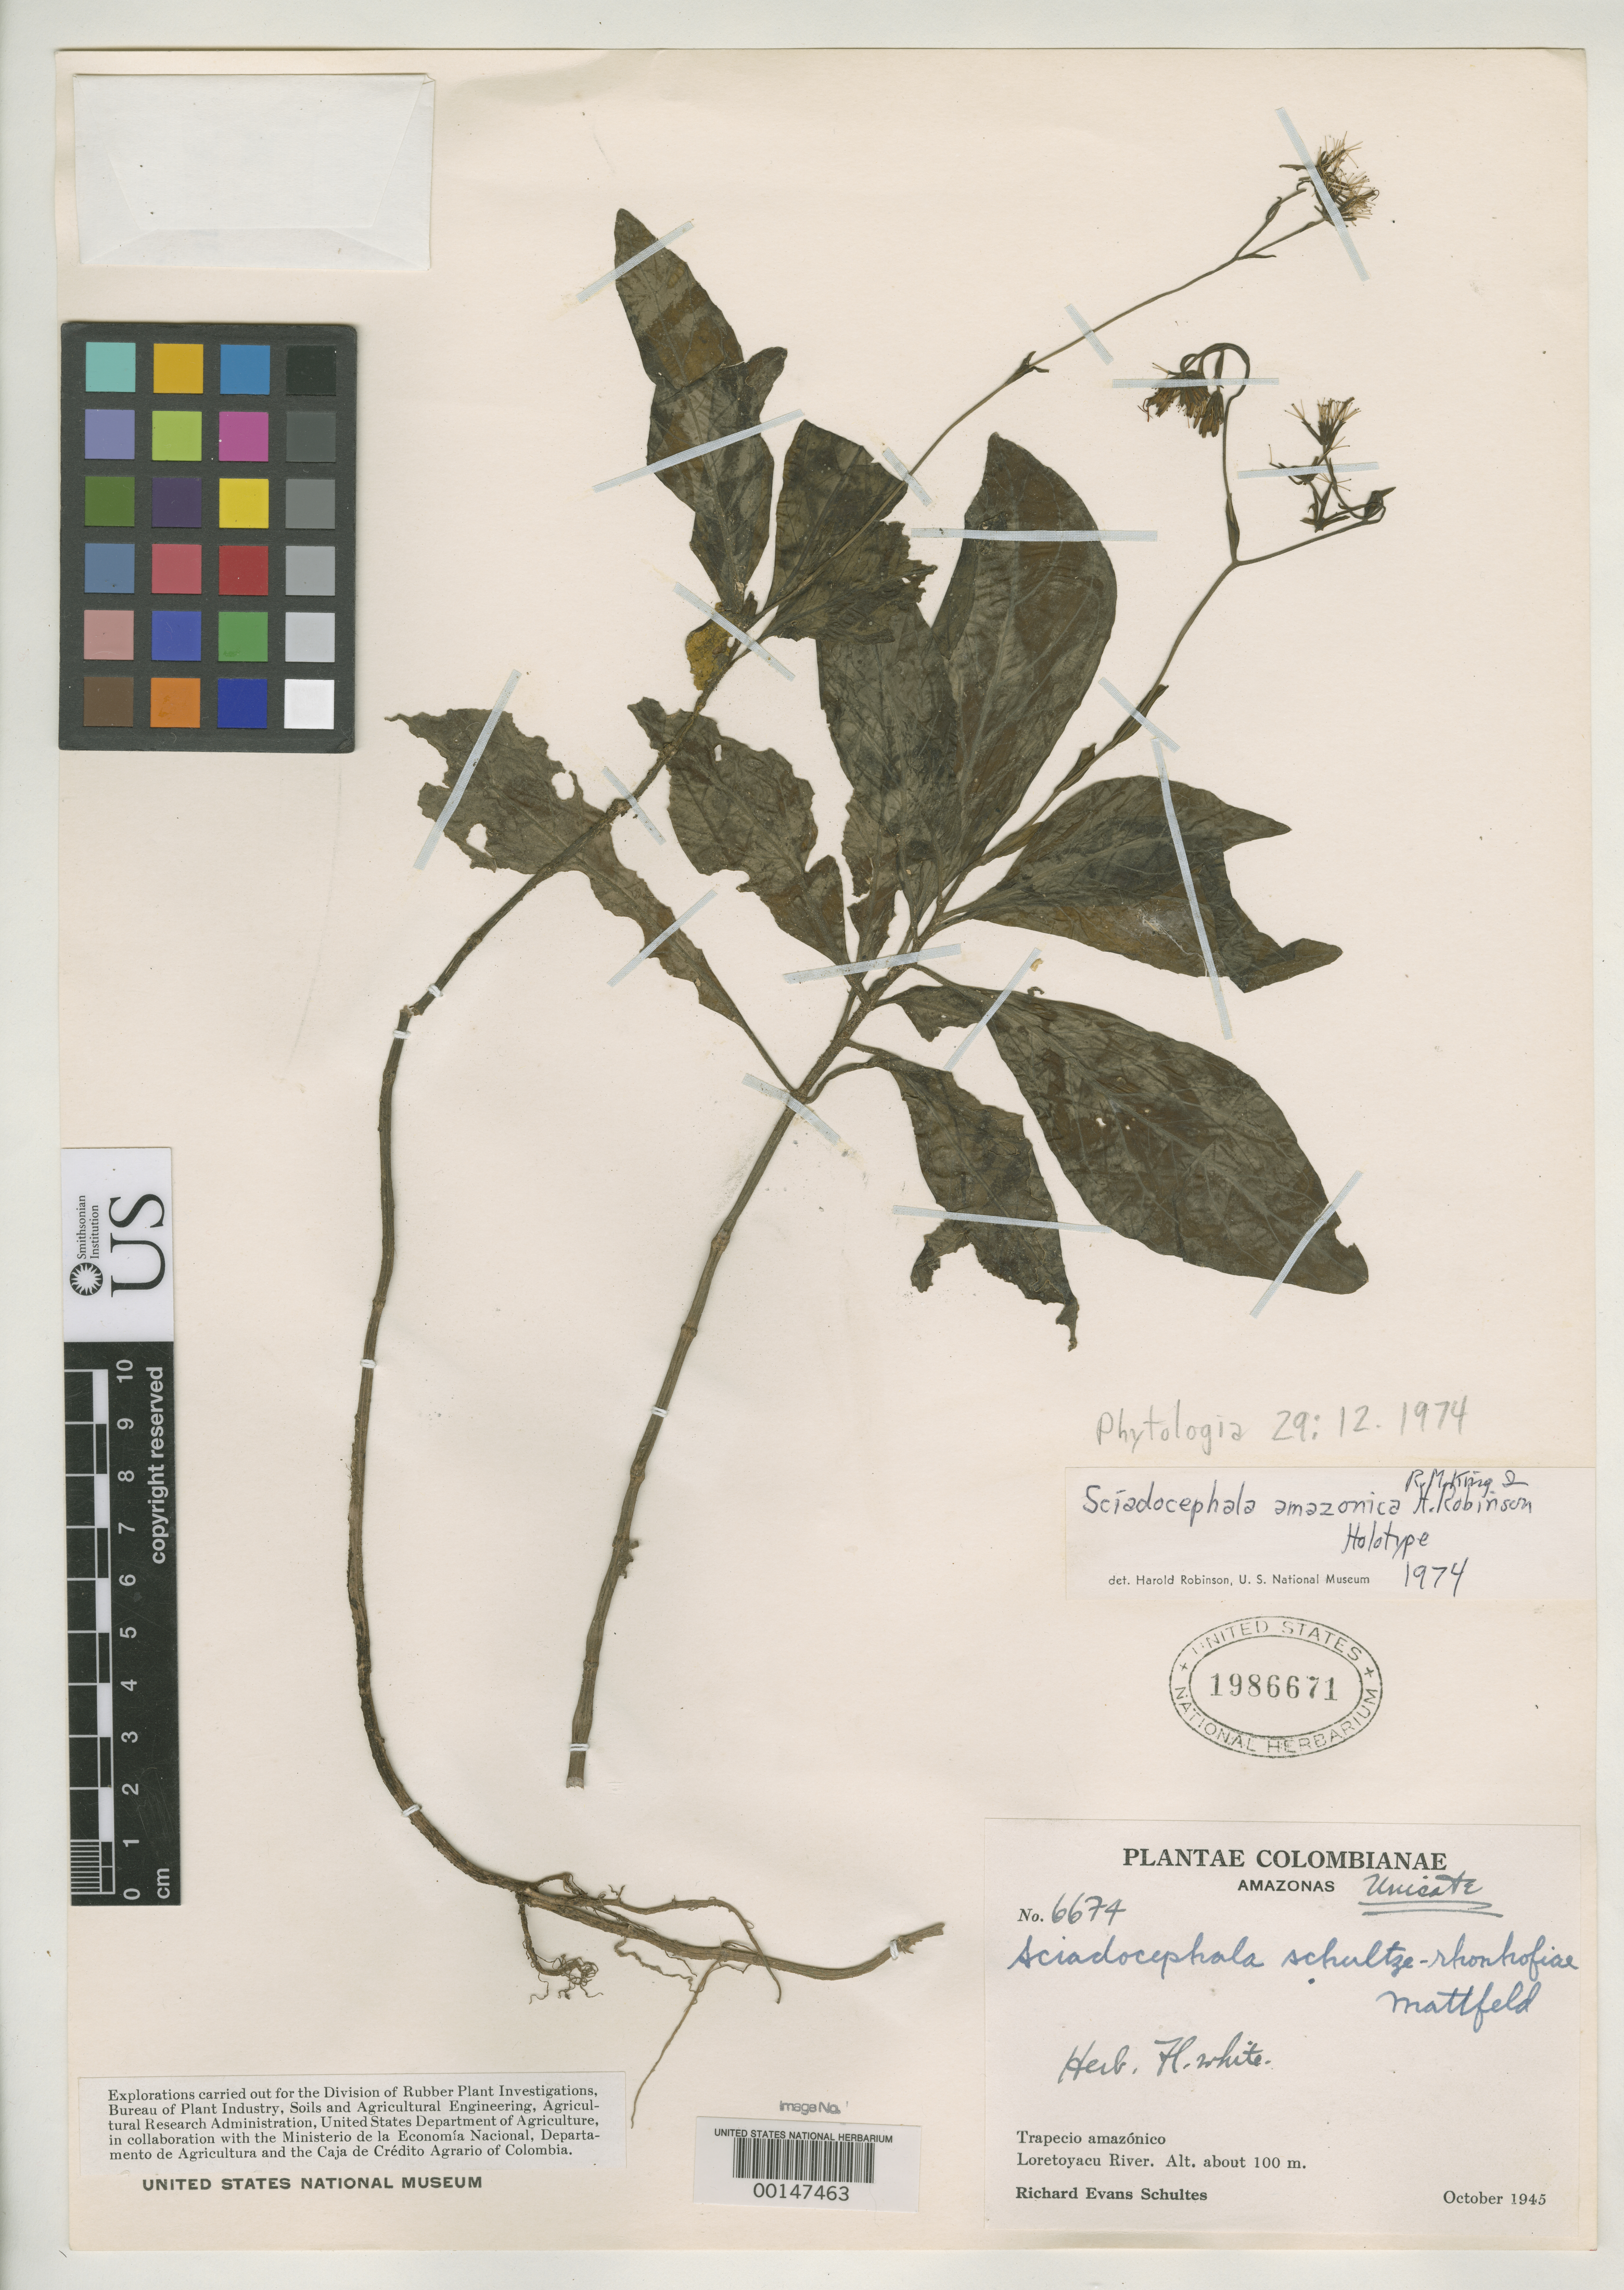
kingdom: Plantae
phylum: Tracheophyta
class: Magnoliopsida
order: Asterales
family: Asteraceae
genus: Sciadocephala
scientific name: Sciadocephala amazonica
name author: R.M. King & H. Rob.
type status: Holotype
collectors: R. E. Schultes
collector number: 6674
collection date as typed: Oct 1945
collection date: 1945-10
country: Colombia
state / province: Amazônas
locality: Tropecio Amazonico, Loreto-Yacu River.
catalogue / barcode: US 1986671